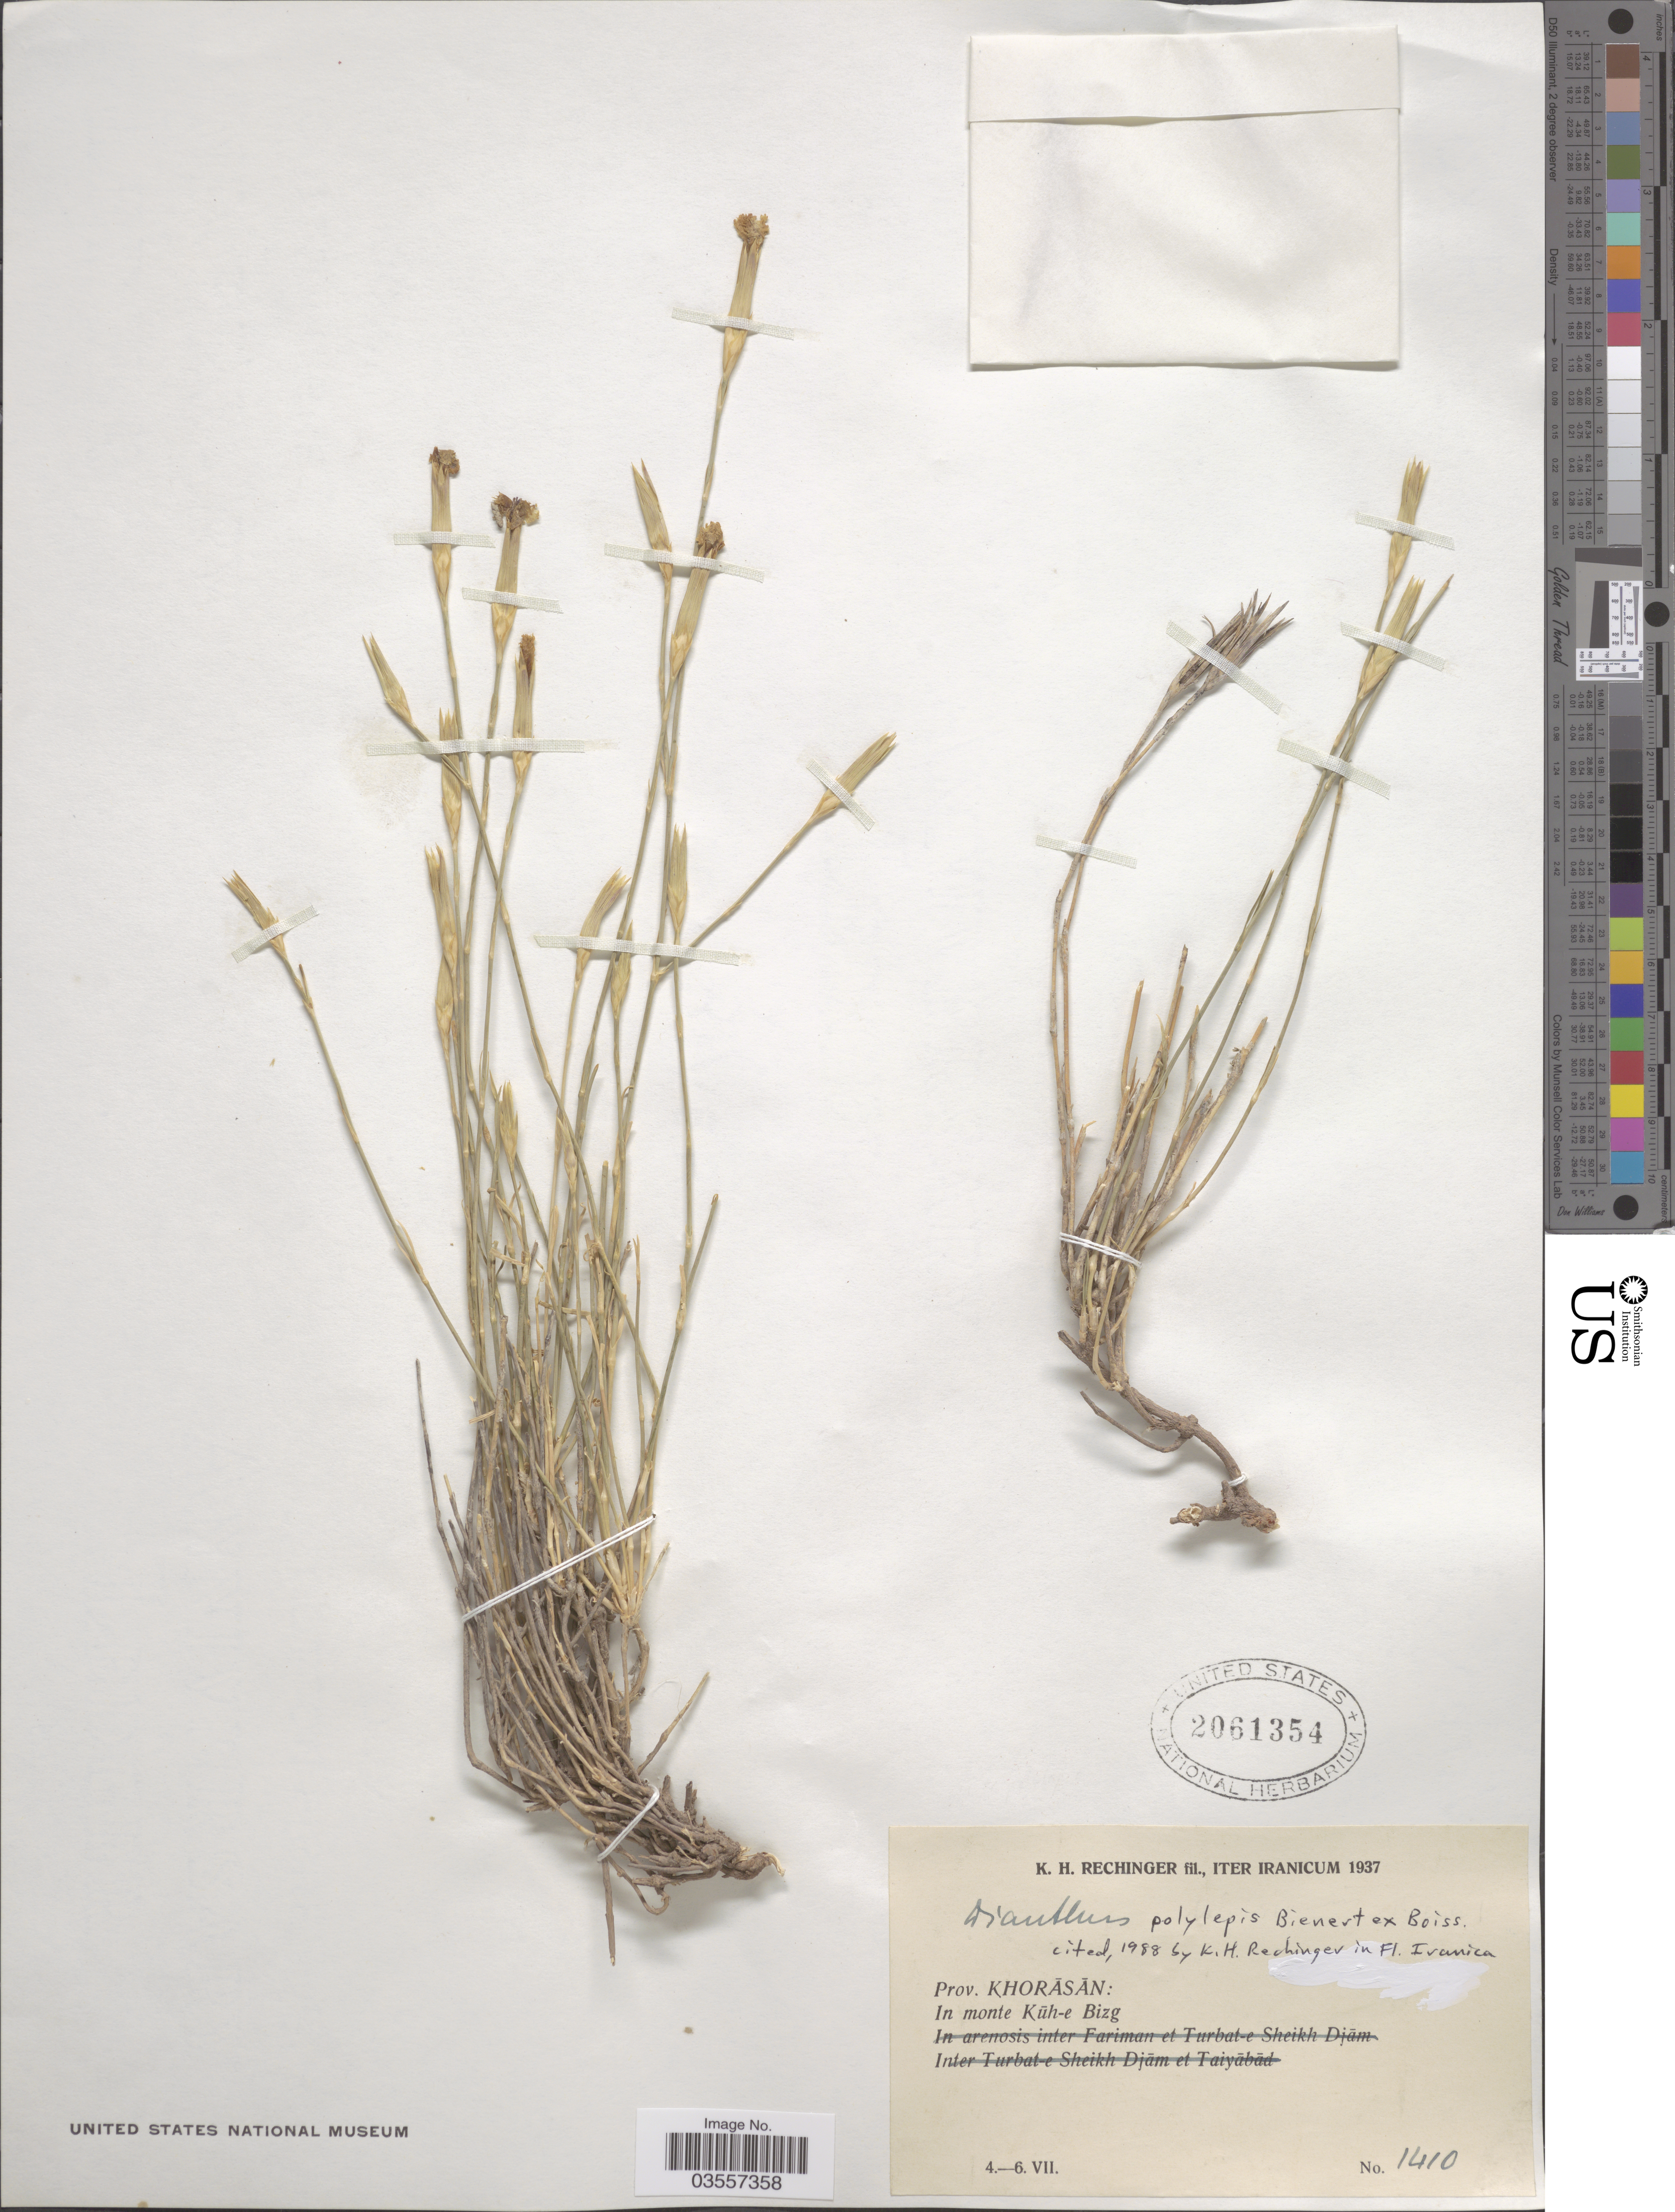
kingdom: Plantae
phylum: Tracheophyta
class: Magnoliopsida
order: Caryophyllales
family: Caryophyllaceae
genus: Dianthus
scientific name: Dianthus polylepis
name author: Bien. ex Boiss.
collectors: K. H. Rechinger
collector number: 1410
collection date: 1937-07-04/1937-07-06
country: Iran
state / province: Khorasan [obsolete]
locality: Iter Iranicum. Prov. Khorāsān: In monte Kūh-e Bizg.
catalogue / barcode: US 2061354